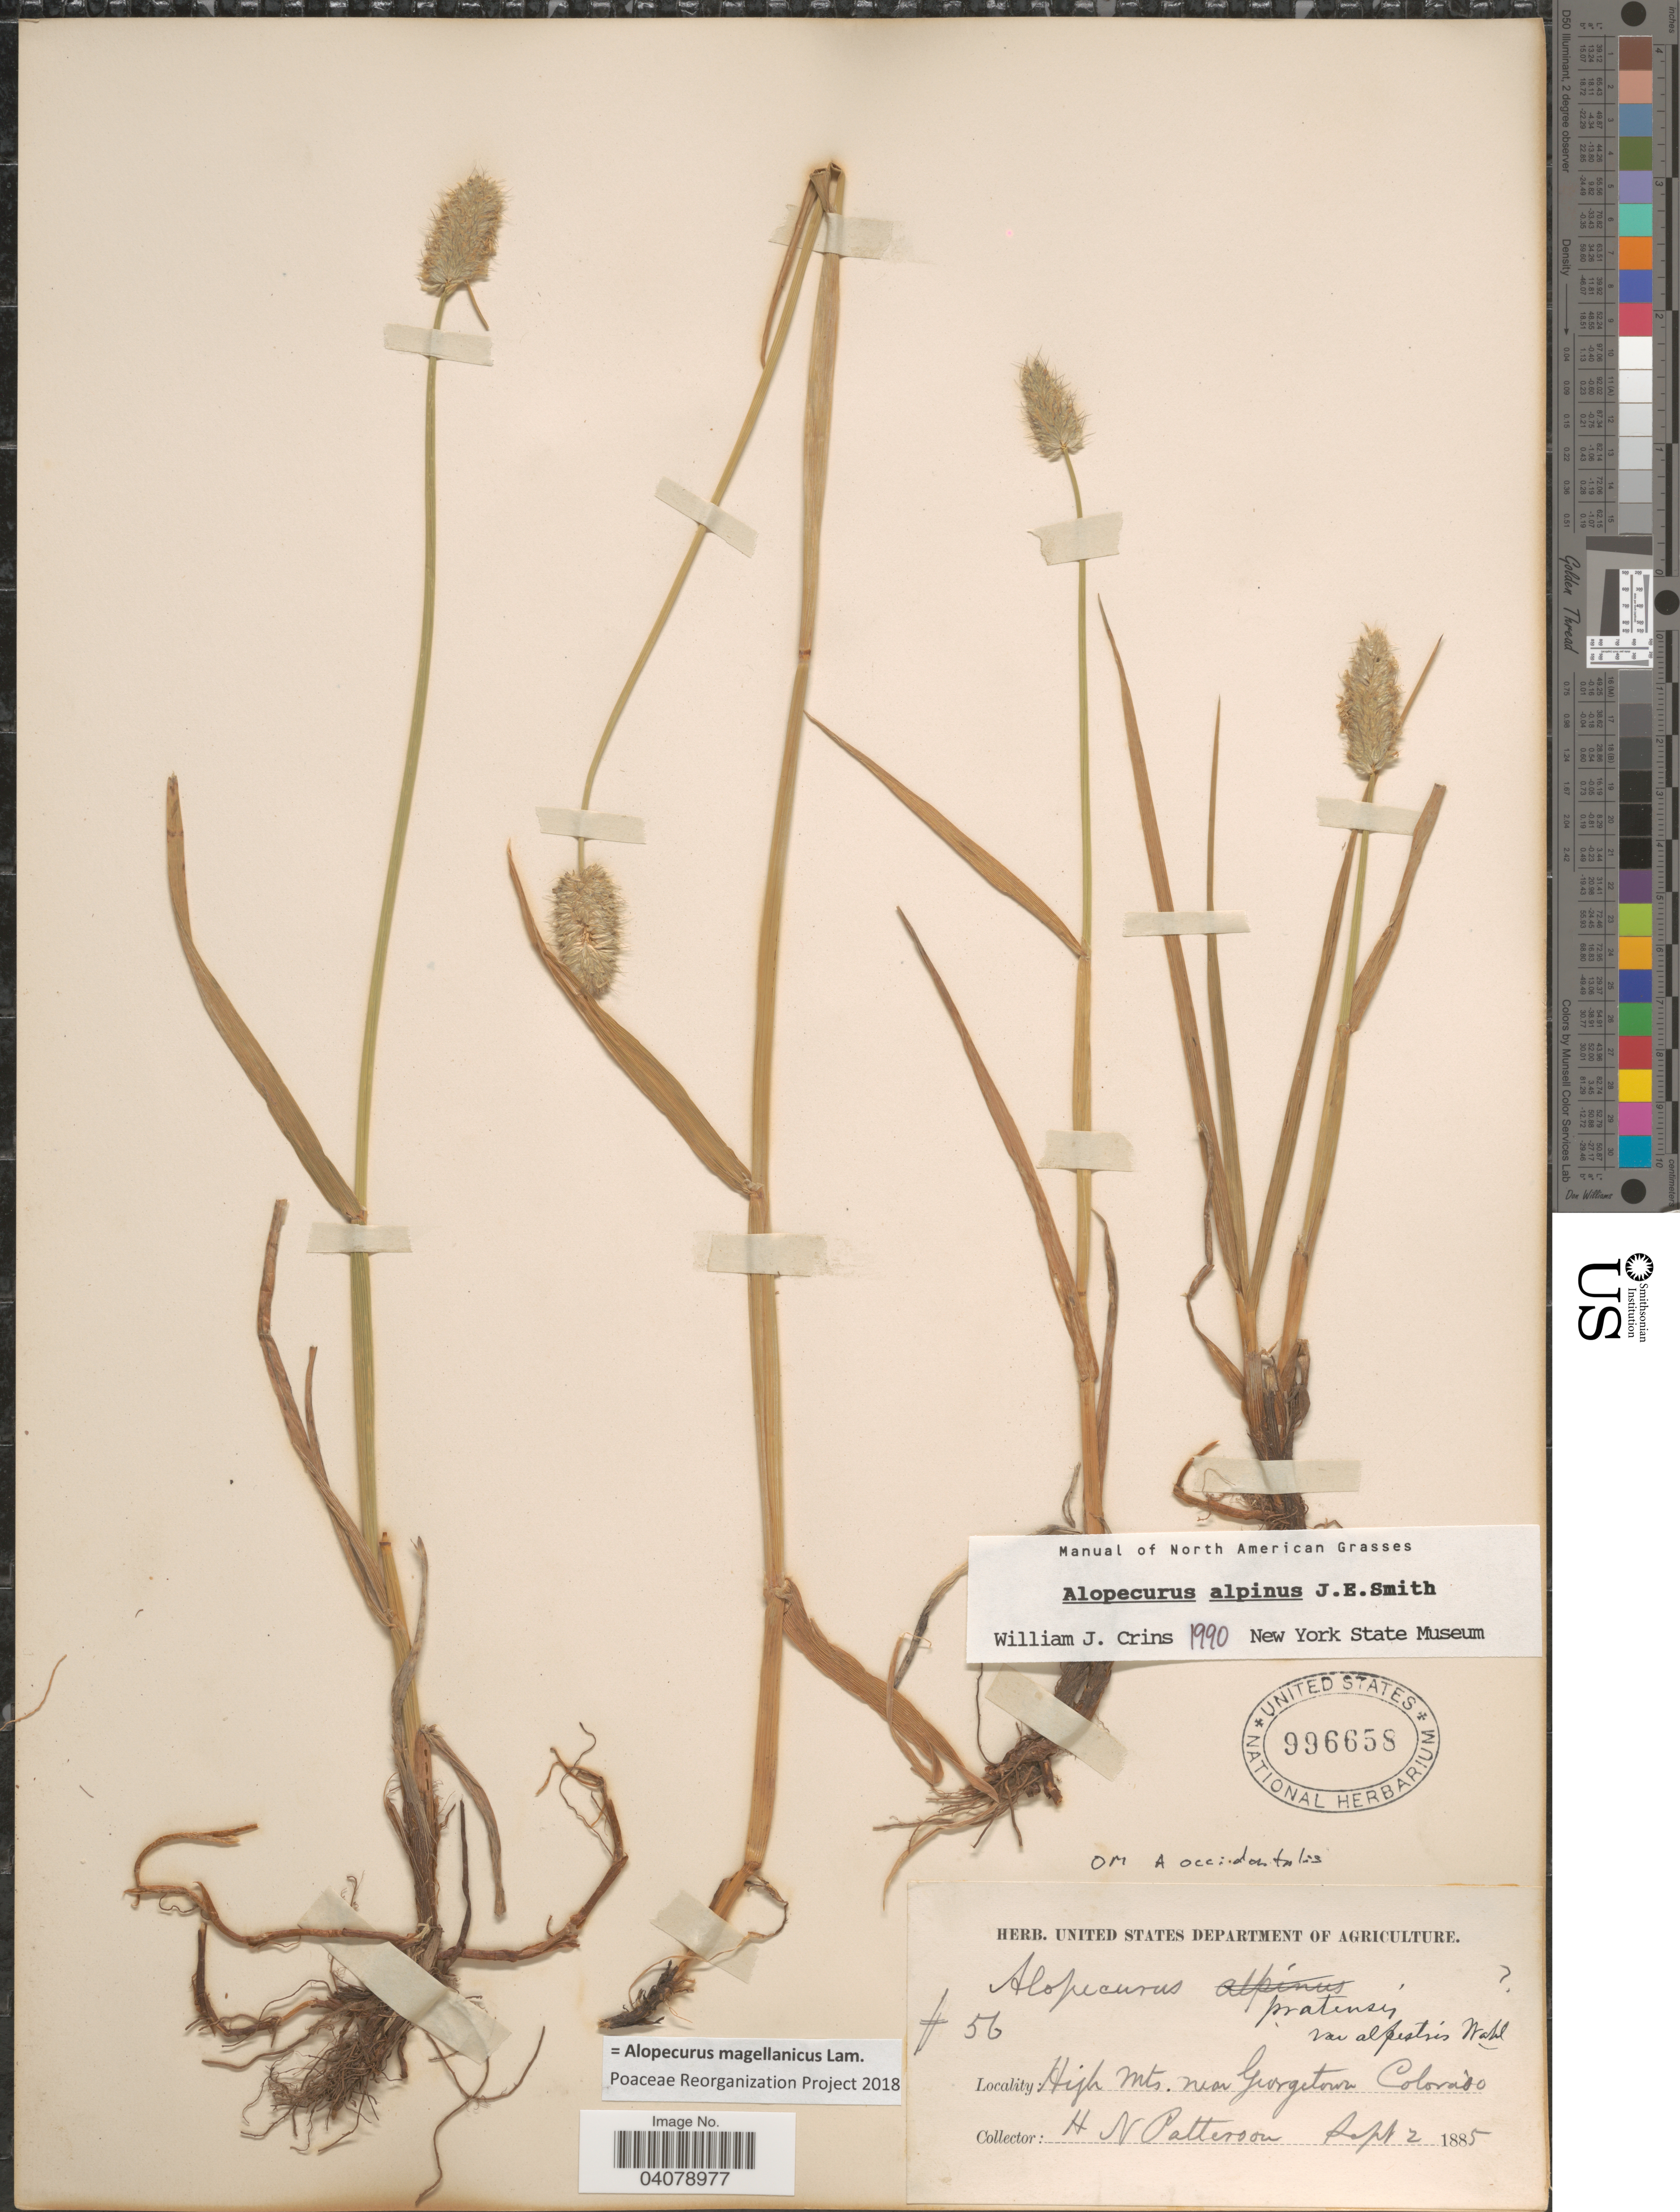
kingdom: Plantae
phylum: Tracheophyta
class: Liliopsida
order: Poales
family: Poaceae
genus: Alopecurus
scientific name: Alopecurus magellanicus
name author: Lam.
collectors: H. N. Patterson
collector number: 56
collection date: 1885-09-02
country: United States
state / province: Colorado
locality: High Mts. near Georgetown.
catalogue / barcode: US 996658